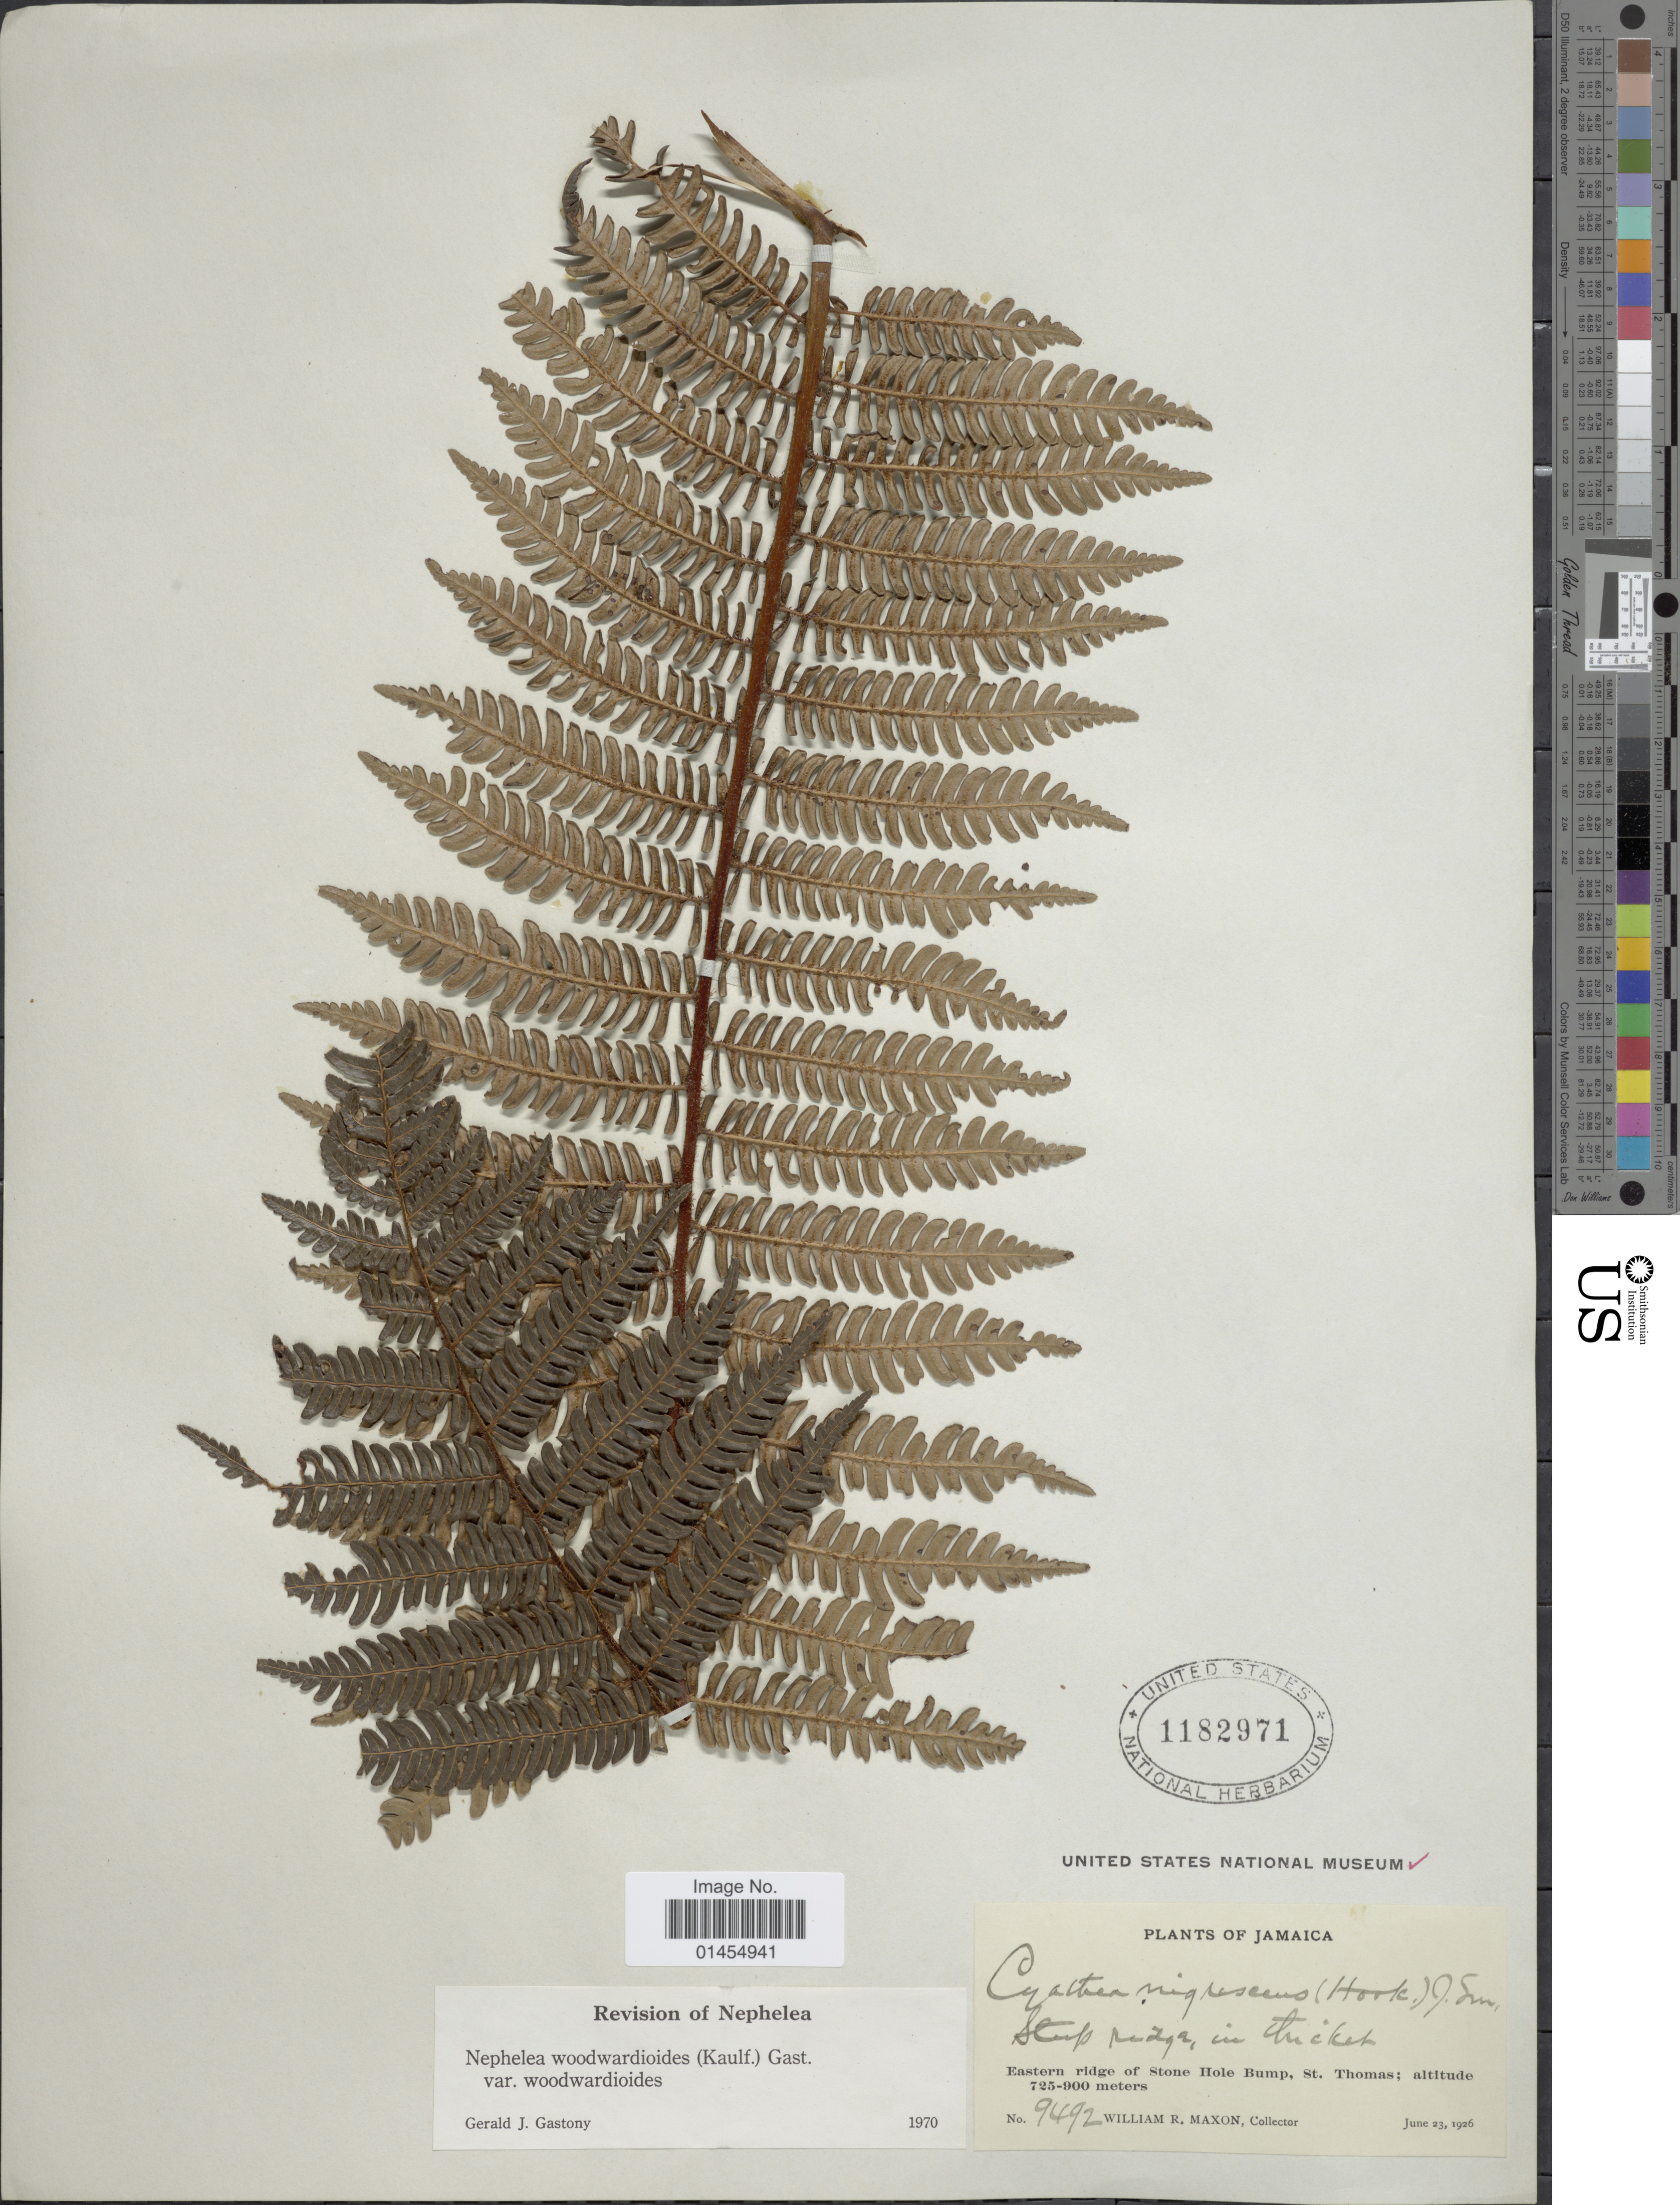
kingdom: Plantae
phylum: Tracheophyta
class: Polypodiopsida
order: Cyatheales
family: Cyatheaceae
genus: Alsophila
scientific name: Alsophila woodwardioides var. woodwardioides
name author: (Kaulf.) D.S. Conant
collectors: W. R. Maxon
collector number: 9492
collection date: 1926-06-23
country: Jamaica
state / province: Saint Thomas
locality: Steep ridge, in thicket. Eastern ridge of Stone Hole Bump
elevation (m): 725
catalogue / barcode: US 1182971